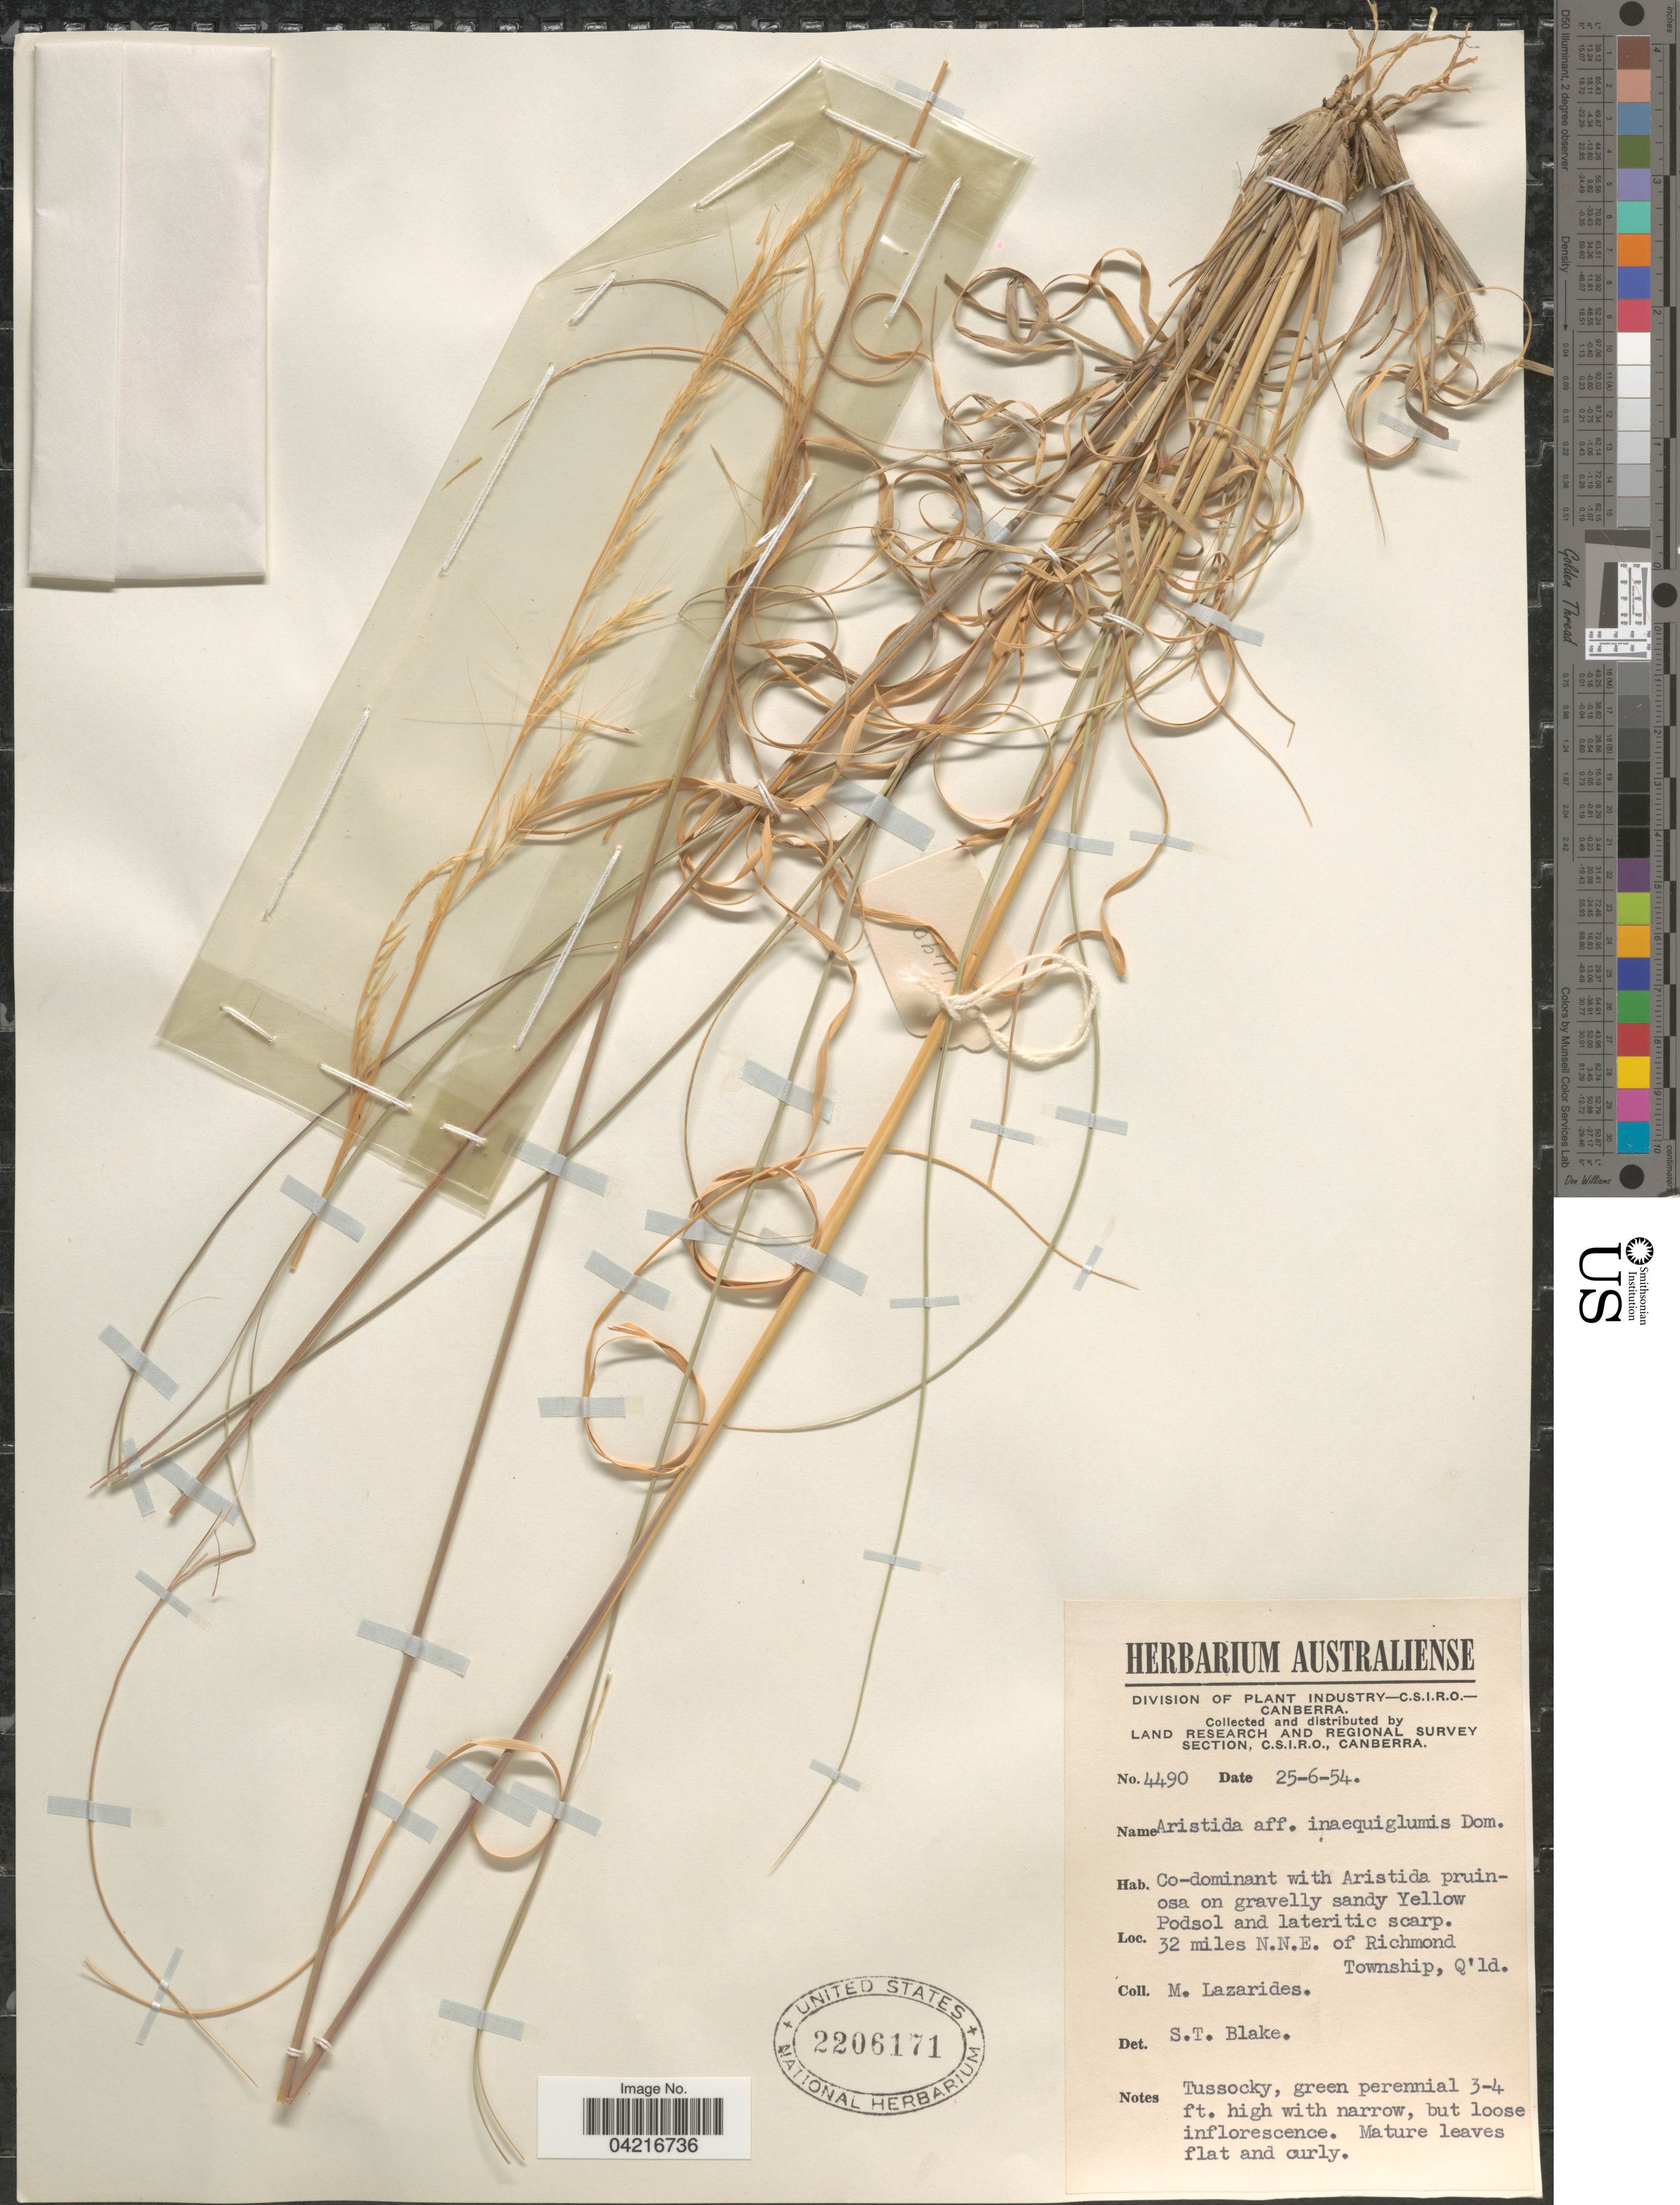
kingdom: Plantae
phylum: Tracheophyta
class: Liliopsida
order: Poales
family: Poaceae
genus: Aristida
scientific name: Aristida inaequiglumis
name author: Domin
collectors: M. Lazarides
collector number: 4490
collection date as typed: Transcribed d/m/y: 25/6/54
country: Australia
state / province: Queensland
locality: Land Research and Regional Survey Section, C.S.I.R.O. 32 miles N.N.E. of Richmond Township, Q'ld.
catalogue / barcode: US 2206171